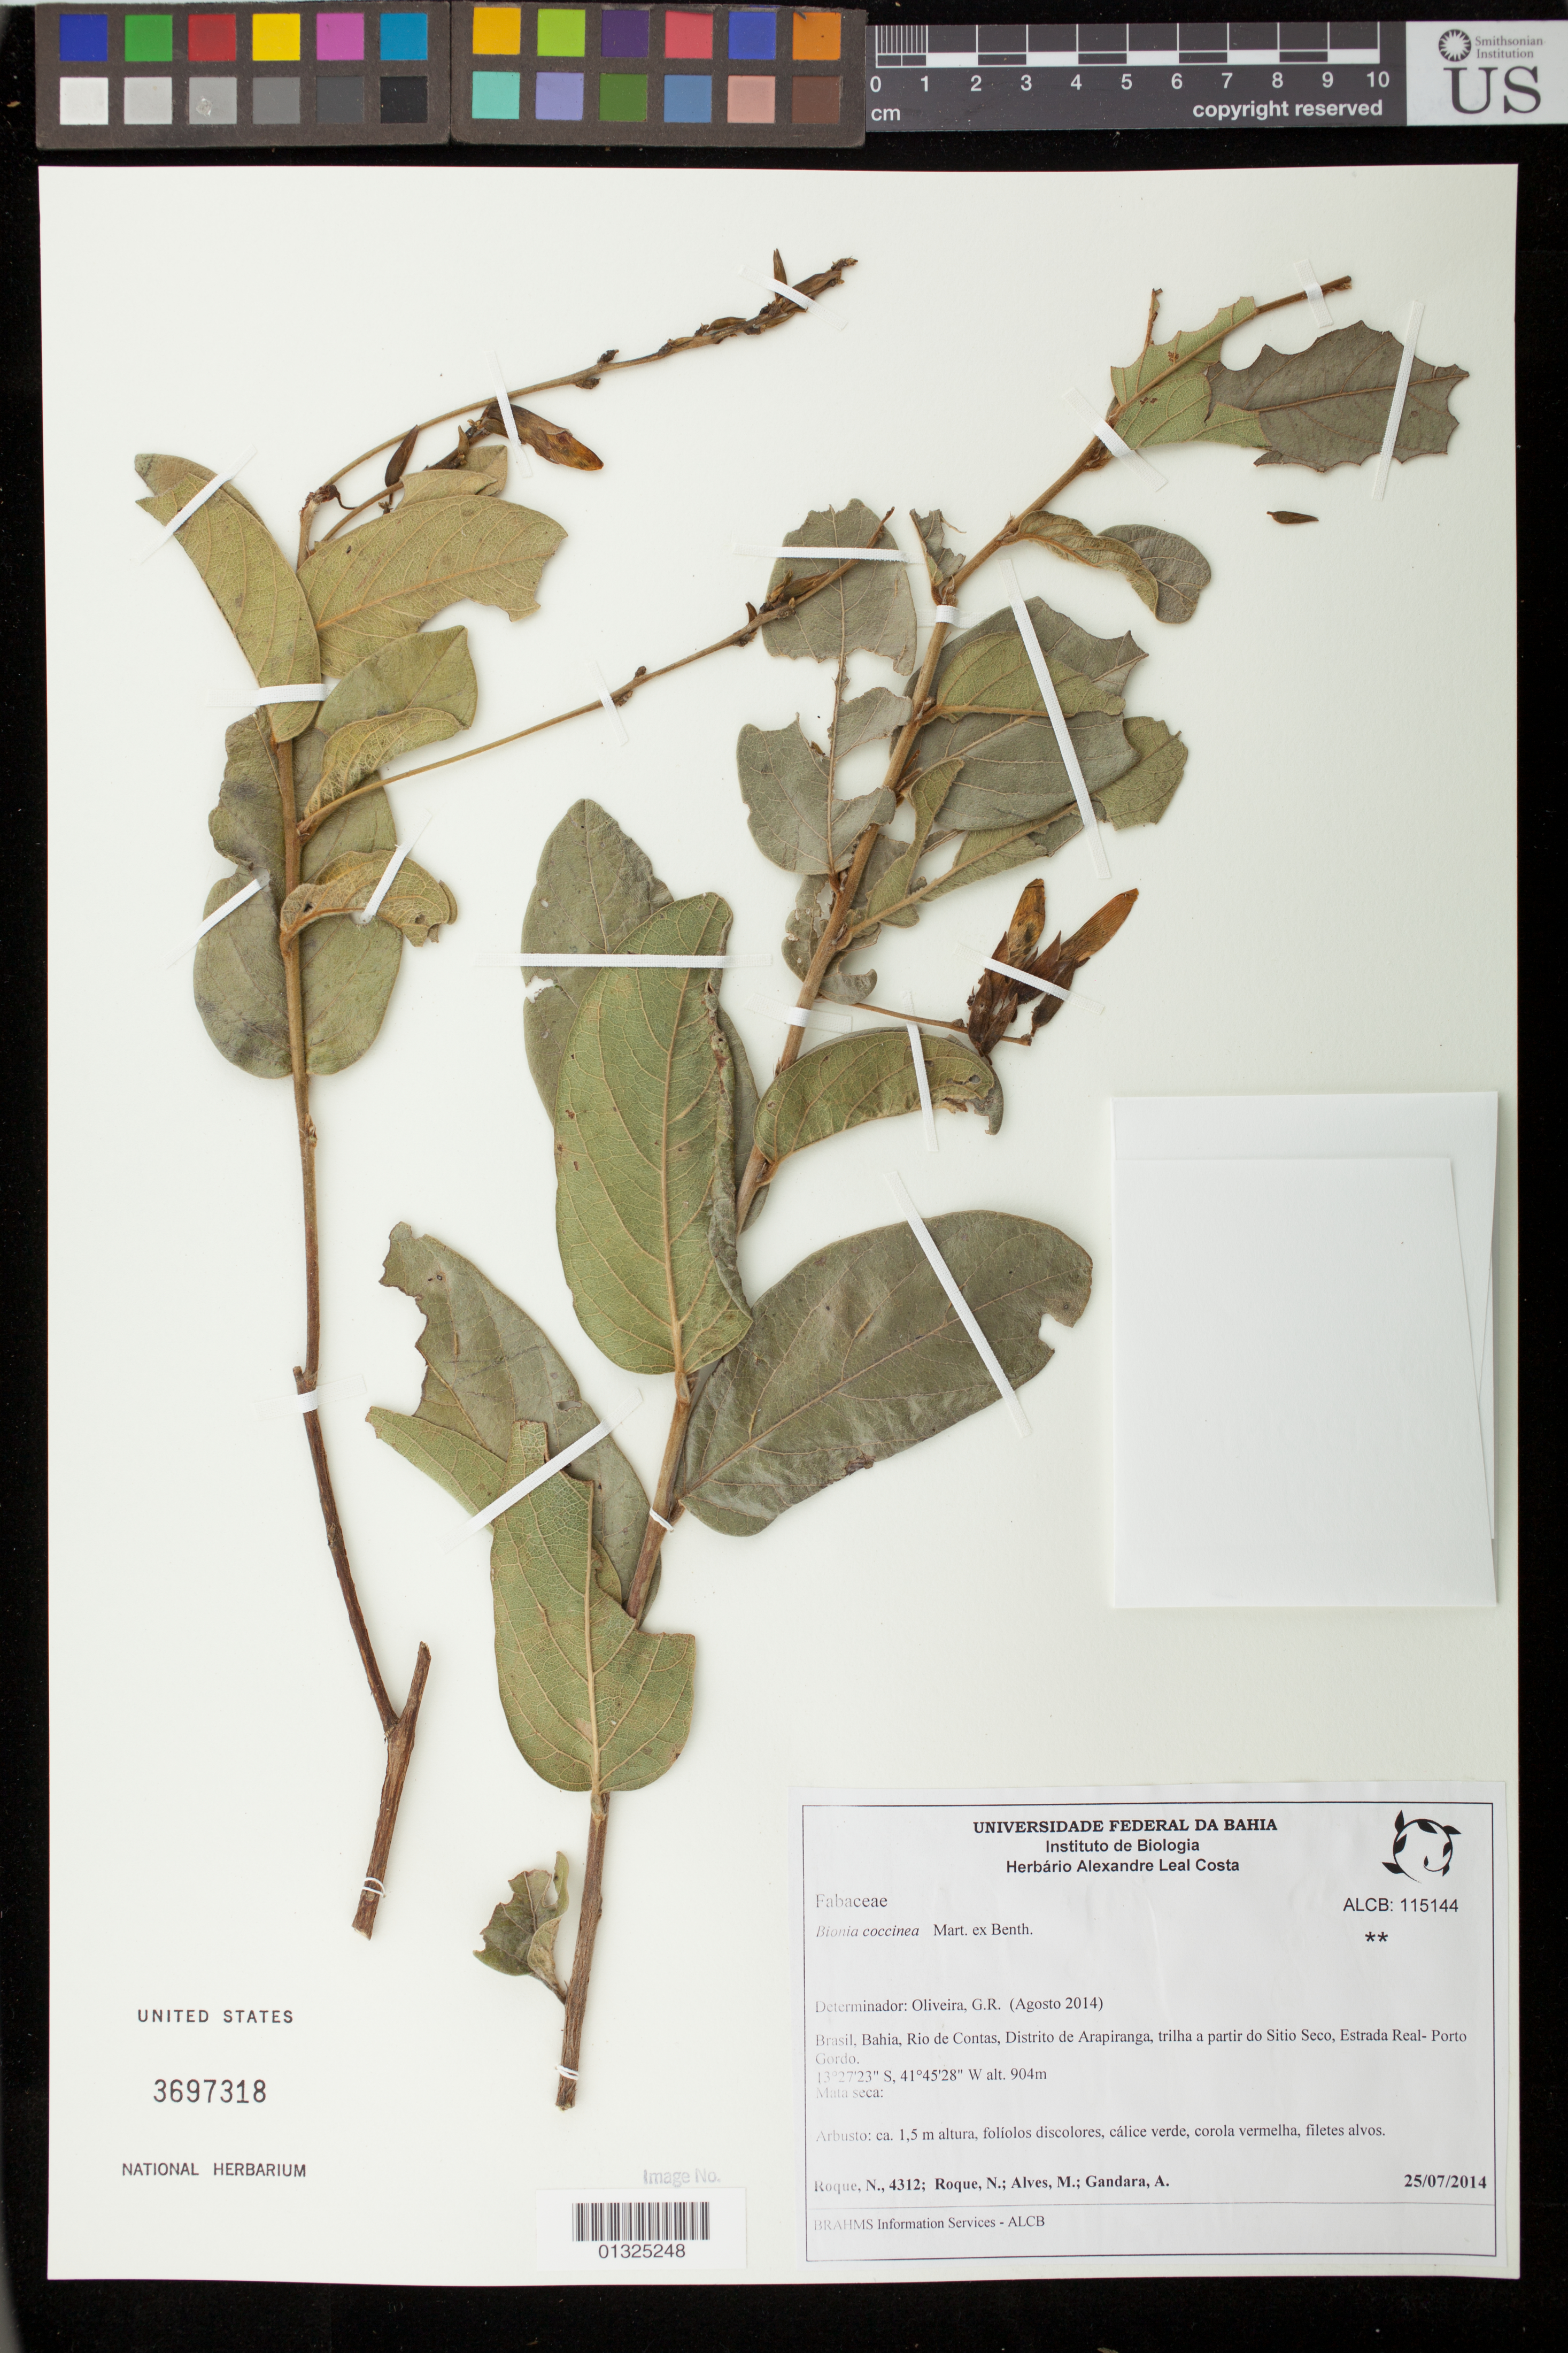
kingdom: Plantae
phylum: Tracheophyta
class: Magnoliopsida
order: Fabales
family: Fabaceae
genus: Bionia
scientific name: Bionia coccinea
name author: Mart. ex Benth.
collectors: N. Roque, M. Alves & A. Gándara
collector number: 4312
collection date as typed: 25 July 2014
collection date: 2014-07-25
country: Brazil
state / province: Bahia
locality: Rio de Contas, Distrito de Arapiranga, trilha a partir do Sitio Seco, Estrada Real - Porto Gordo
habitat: Mata seca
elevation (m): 904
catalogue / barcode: US 3697318